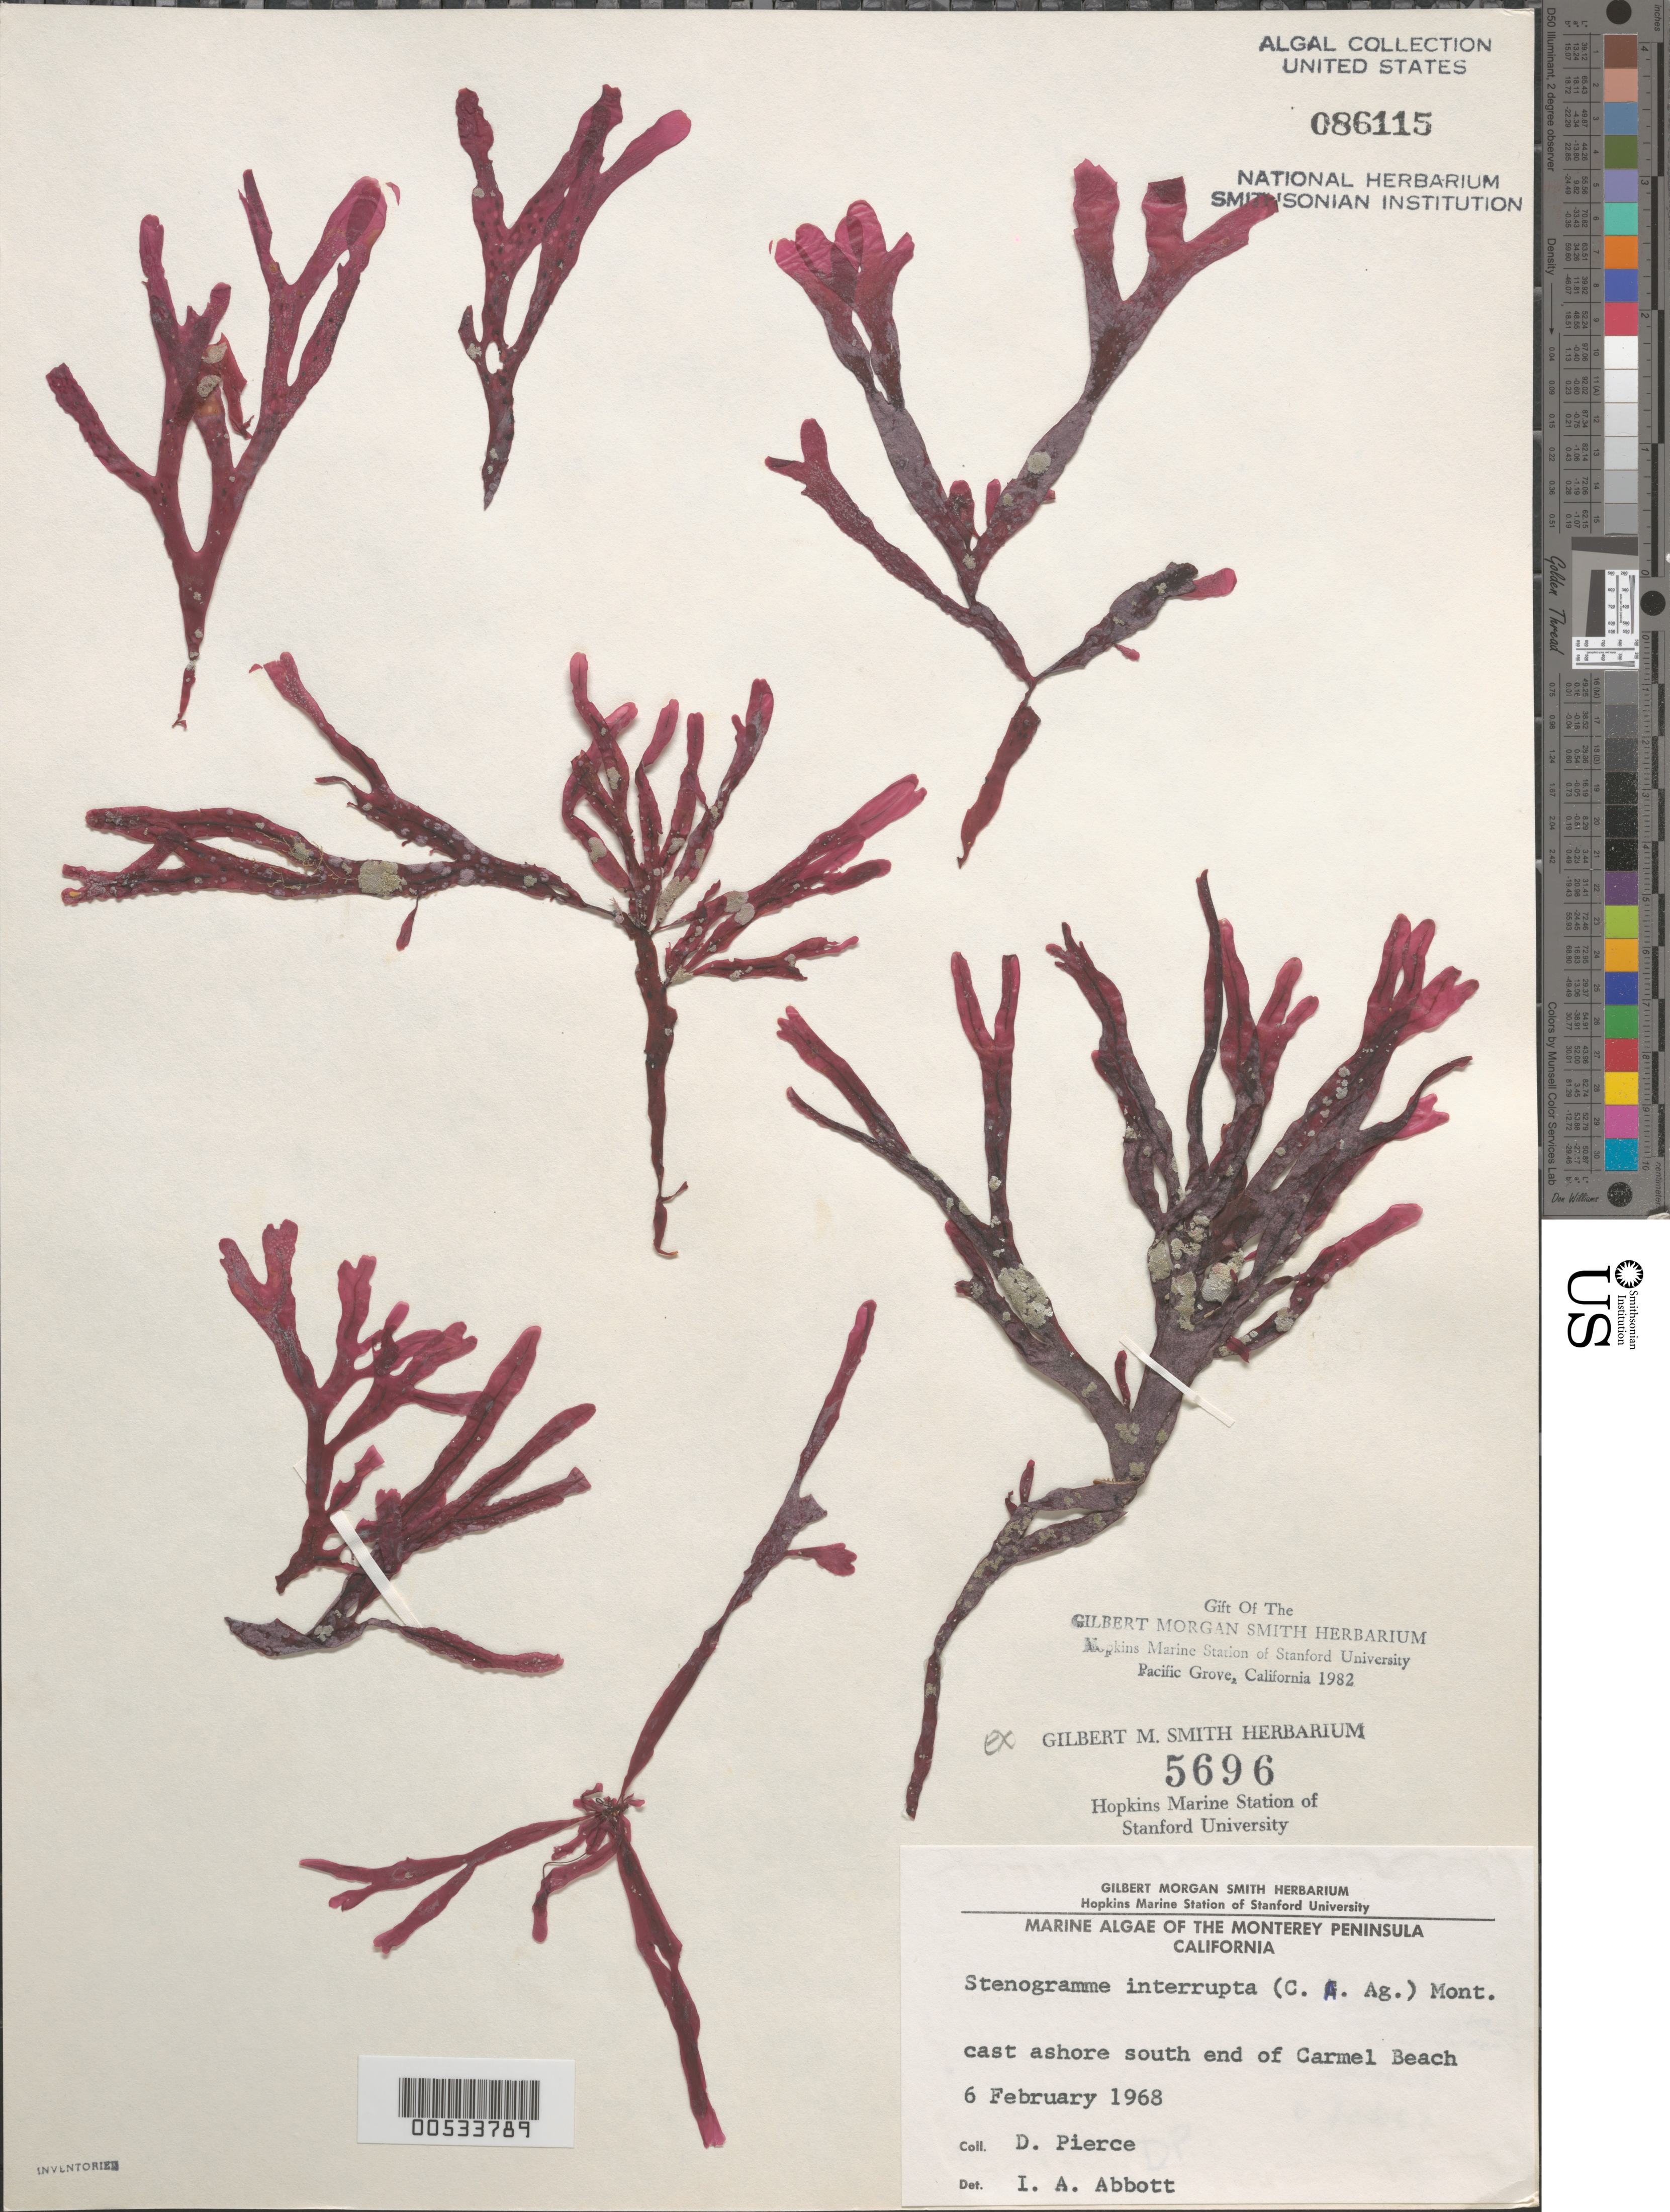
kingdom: Plantae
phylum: Rhodophyta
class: Florideophyceae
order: Gigartinales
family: Phyllophoraceae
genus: Stenogramma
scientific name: Stenogramma interruptum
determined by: Abbott, Isabella A.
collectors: D. Pierce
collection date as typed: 06 Feb 1968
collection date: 1968-02-06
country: United States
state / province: California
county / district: Monterey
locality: Carmel Beach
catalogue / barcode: US 86115